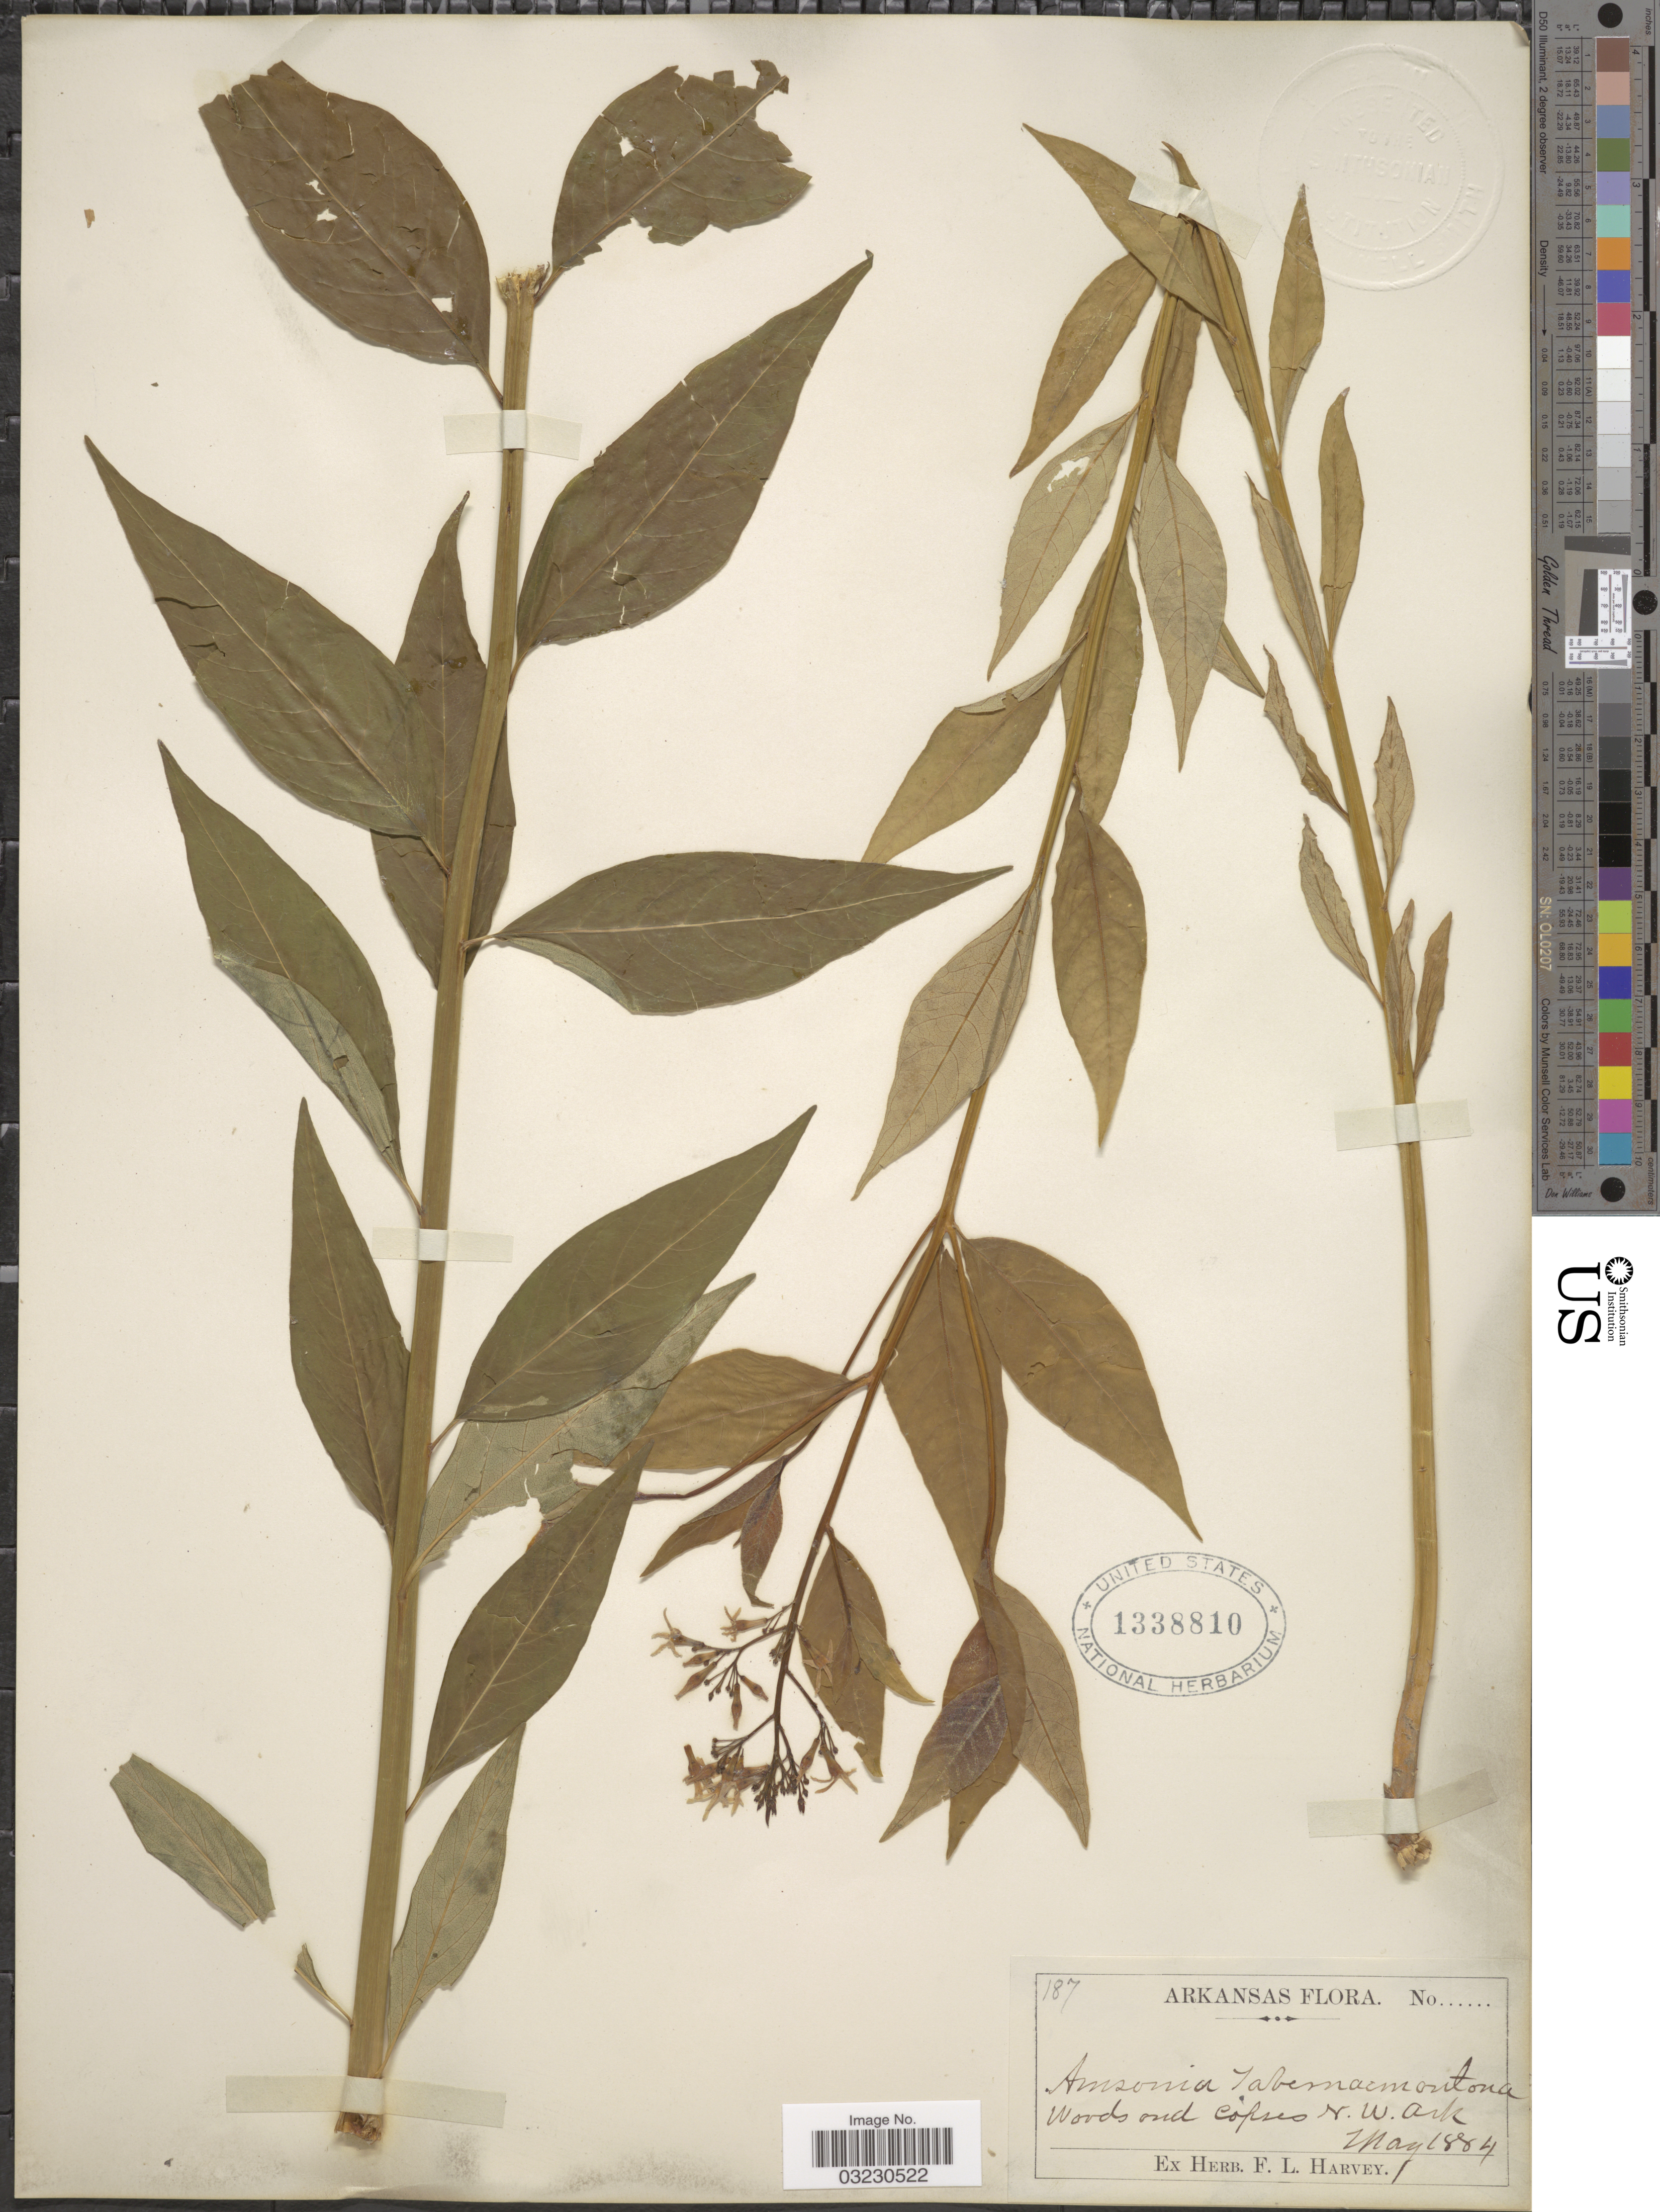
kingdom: Plantae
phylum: Tracheophyta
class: Magnoliopsida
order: Gentianales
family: Apocynaceae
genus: Amsonia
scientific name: Amsonia tabernaemontana var. gattingeri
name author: Woodson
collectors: ex herb. F. L. Harvey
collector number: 187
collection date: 1884-05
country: United States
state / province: Arkansas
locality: Woods and copses N.W. Ark.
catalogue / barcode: US 1338810